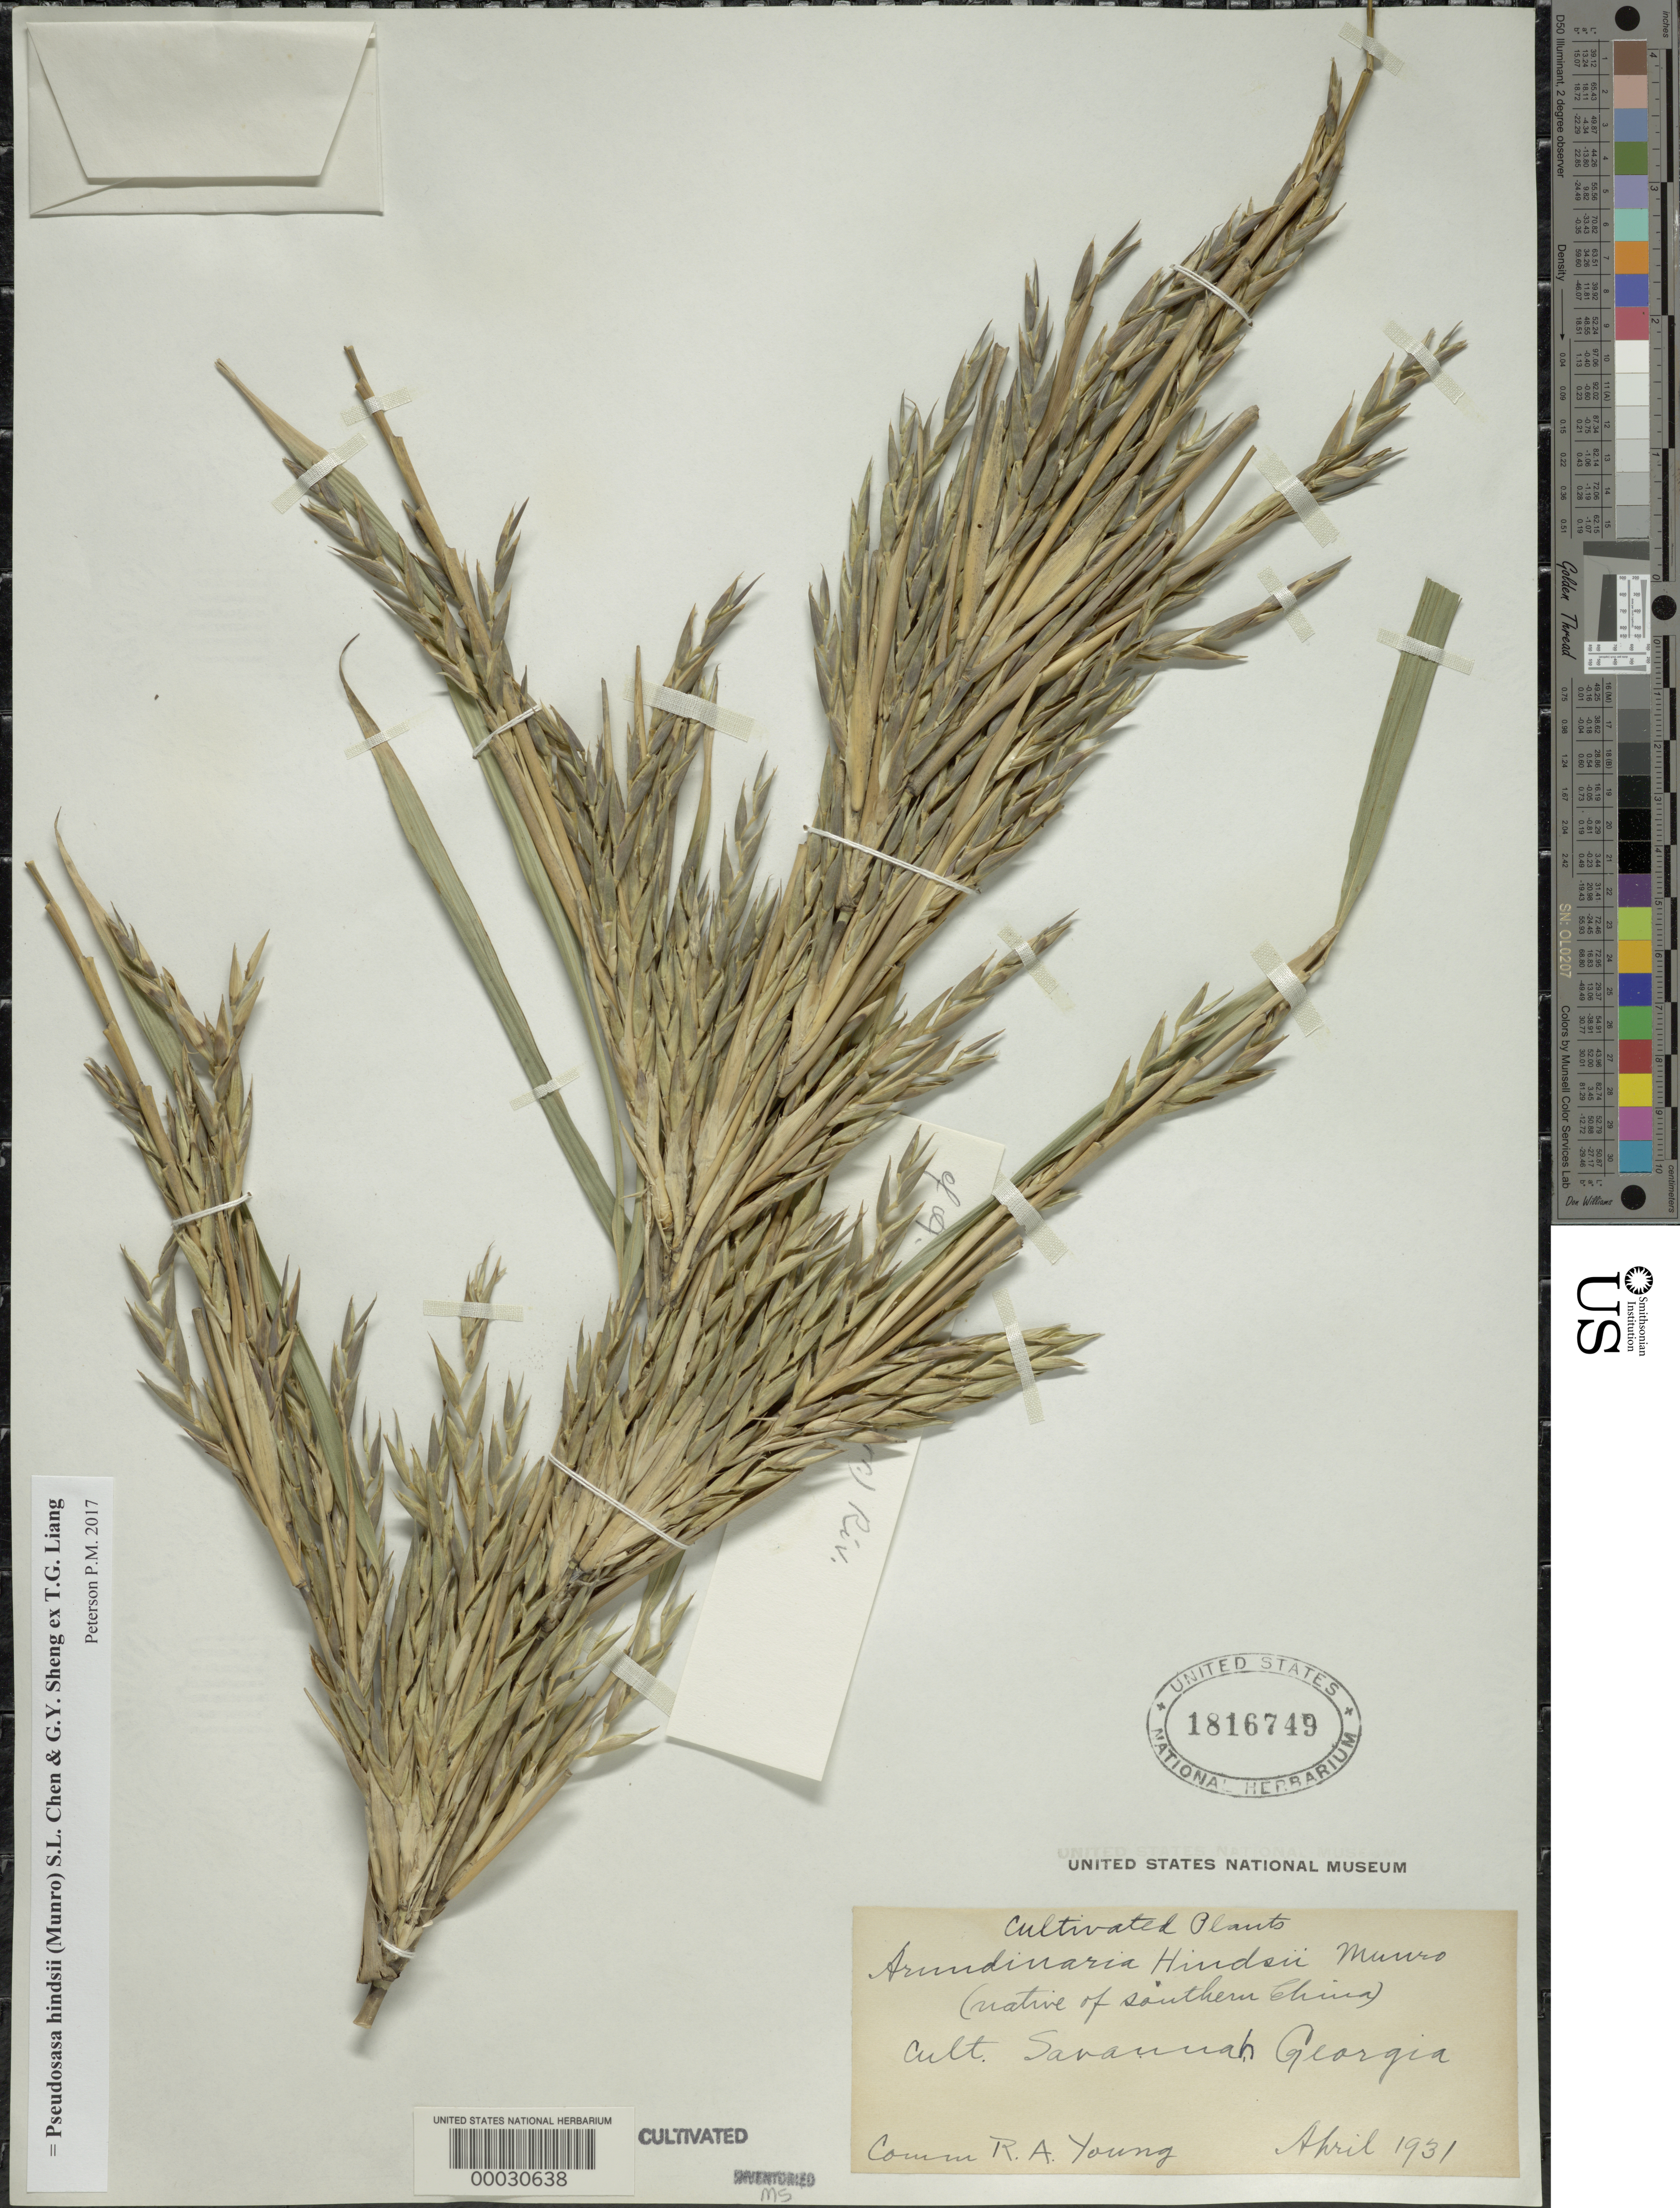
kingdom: Plantae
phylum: Tracheophyta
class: Liliopsida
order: Poales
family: Poaceae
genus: Pseudosasa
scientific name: Pseudosasa hindsii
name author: (Munro) S.L. Chen & G.Y. Sheng ex T.G. Liang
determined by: Poaceae Reorganization Project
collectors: R. A. Young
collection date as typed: Apr 1931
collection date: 1931-04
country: United States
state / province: Georgia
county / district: Chatham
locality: Savannah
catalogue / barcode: US 1816749